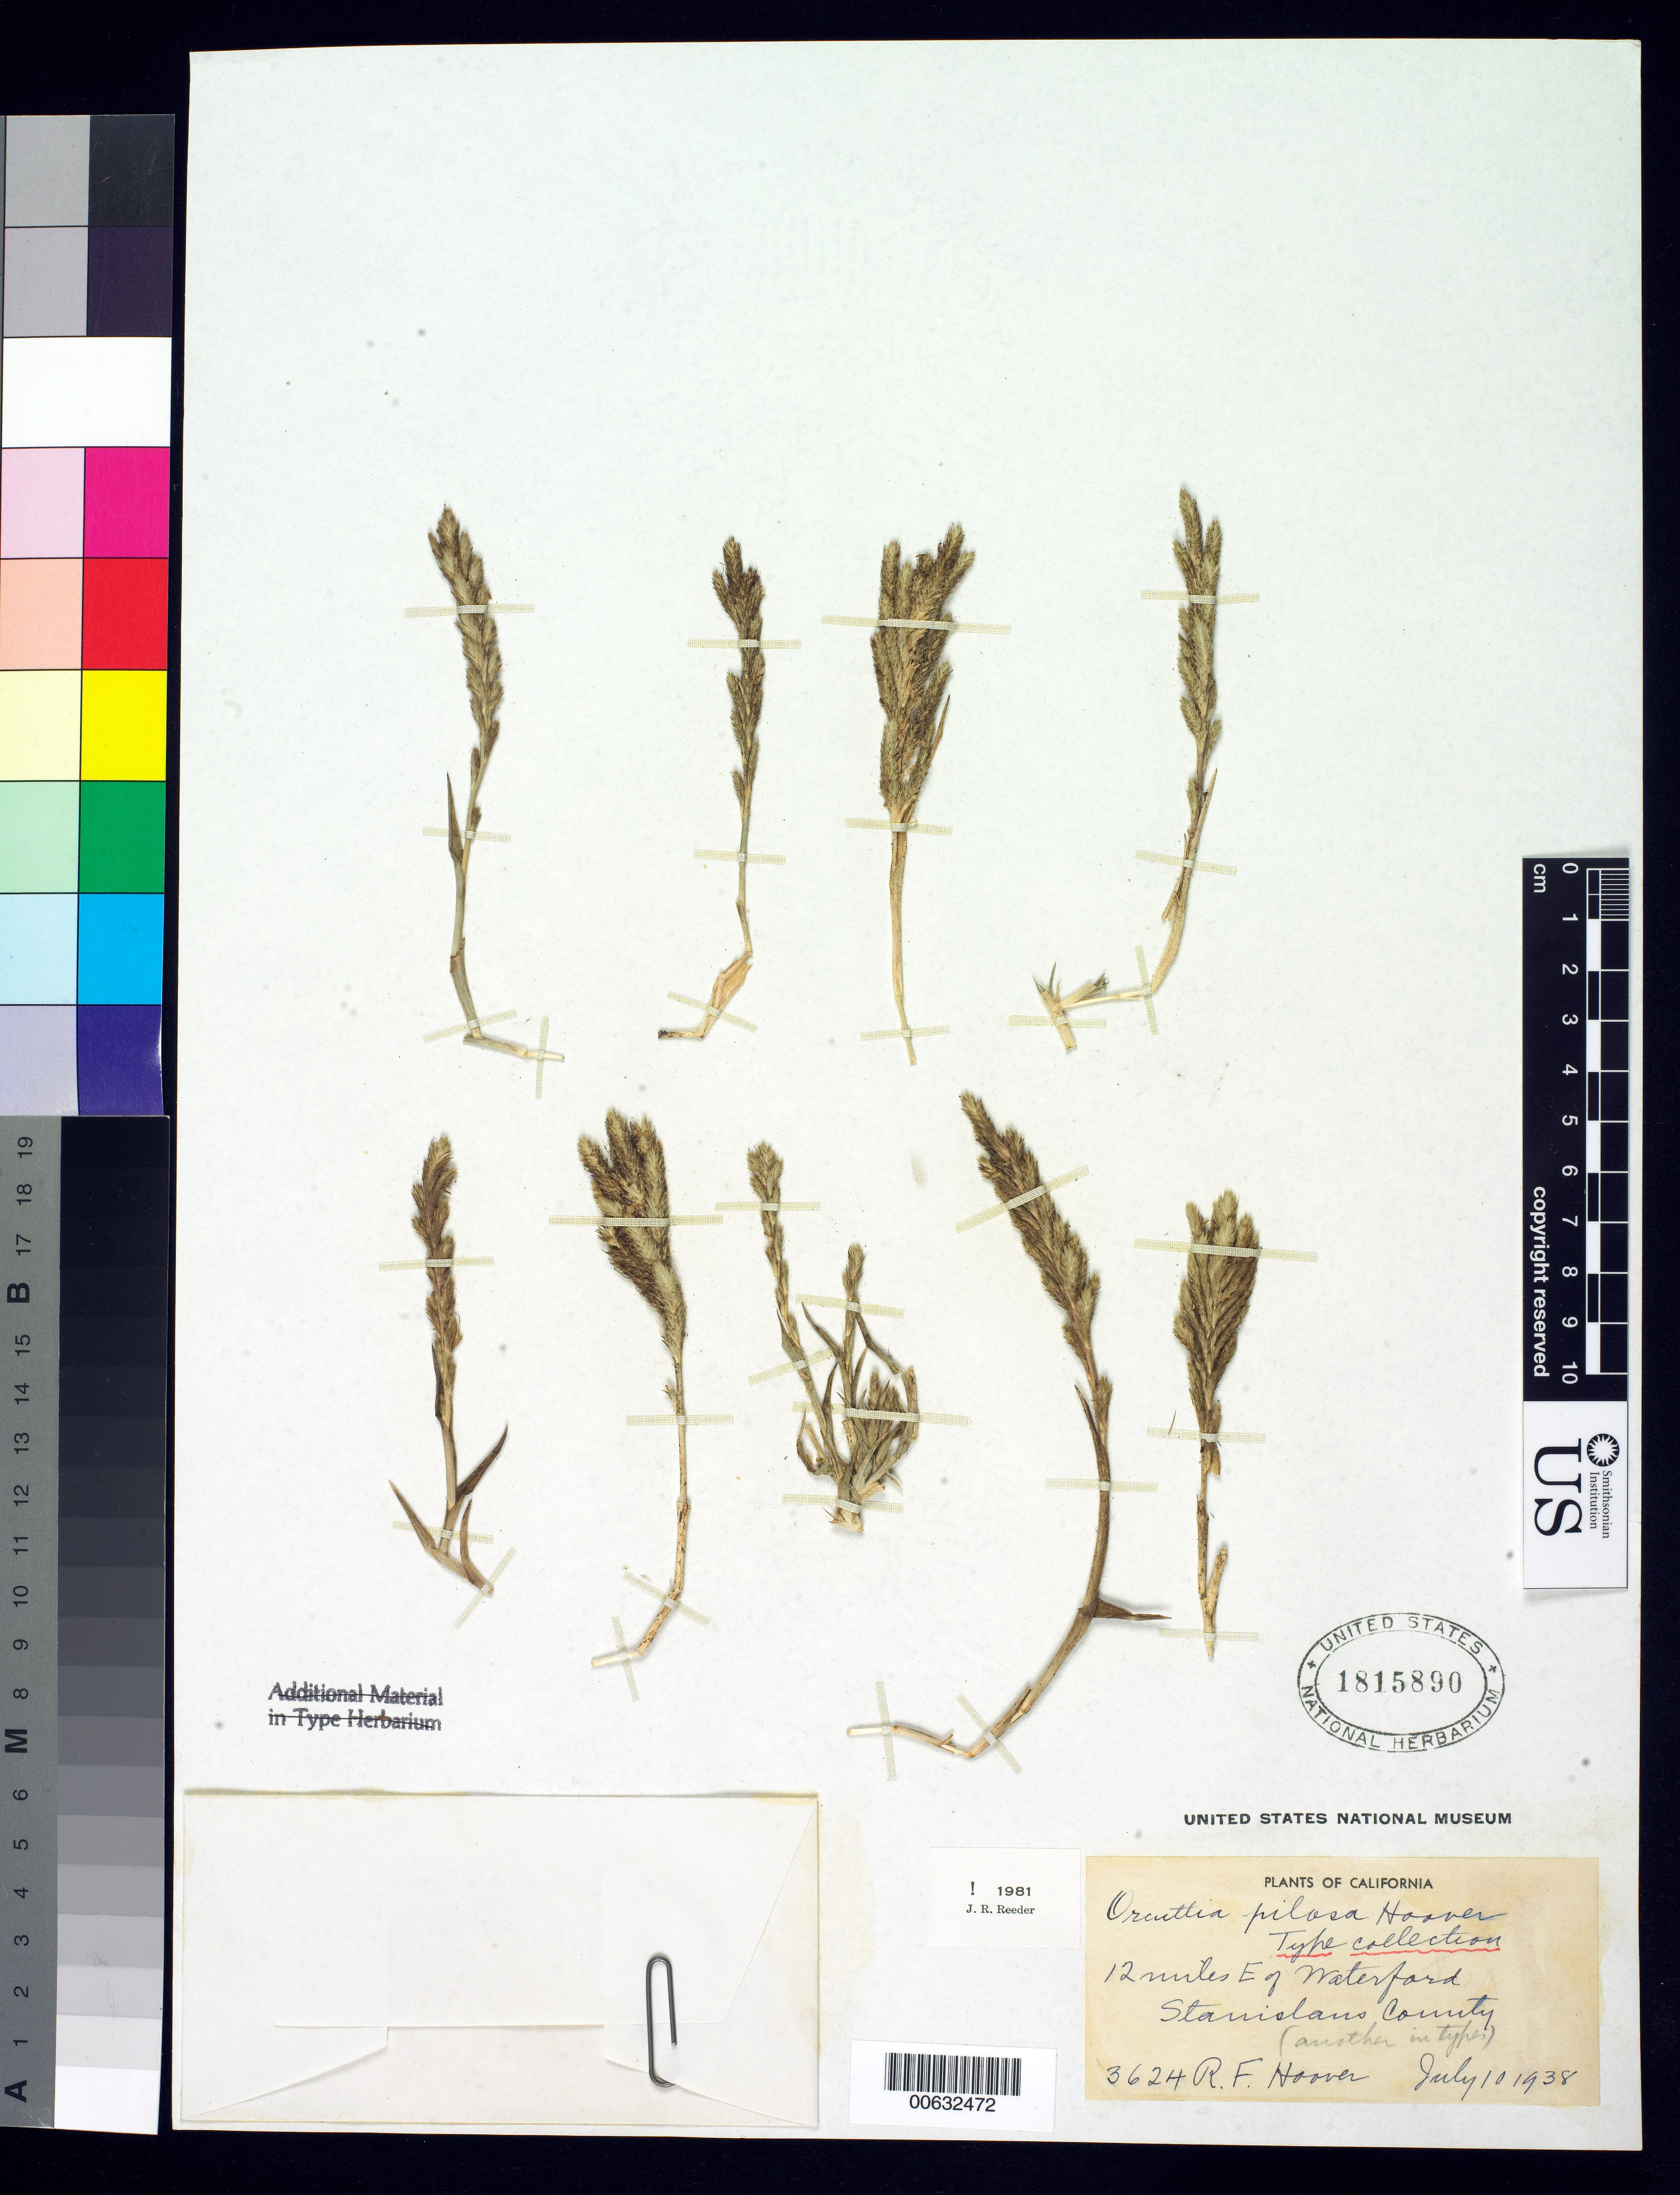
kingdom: Plantae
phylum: Tracheophyta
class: Liliopsida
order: Poales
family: Poaceae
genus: Orcuttia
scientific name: Orcuttia pilosa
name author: Hoover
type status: Isotype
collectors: R. F. Hoover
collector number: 3624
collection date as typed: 10 Jul 1938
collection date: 1938-07-10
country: United States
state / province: California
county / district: Stanislaus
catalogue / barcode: US 1815890